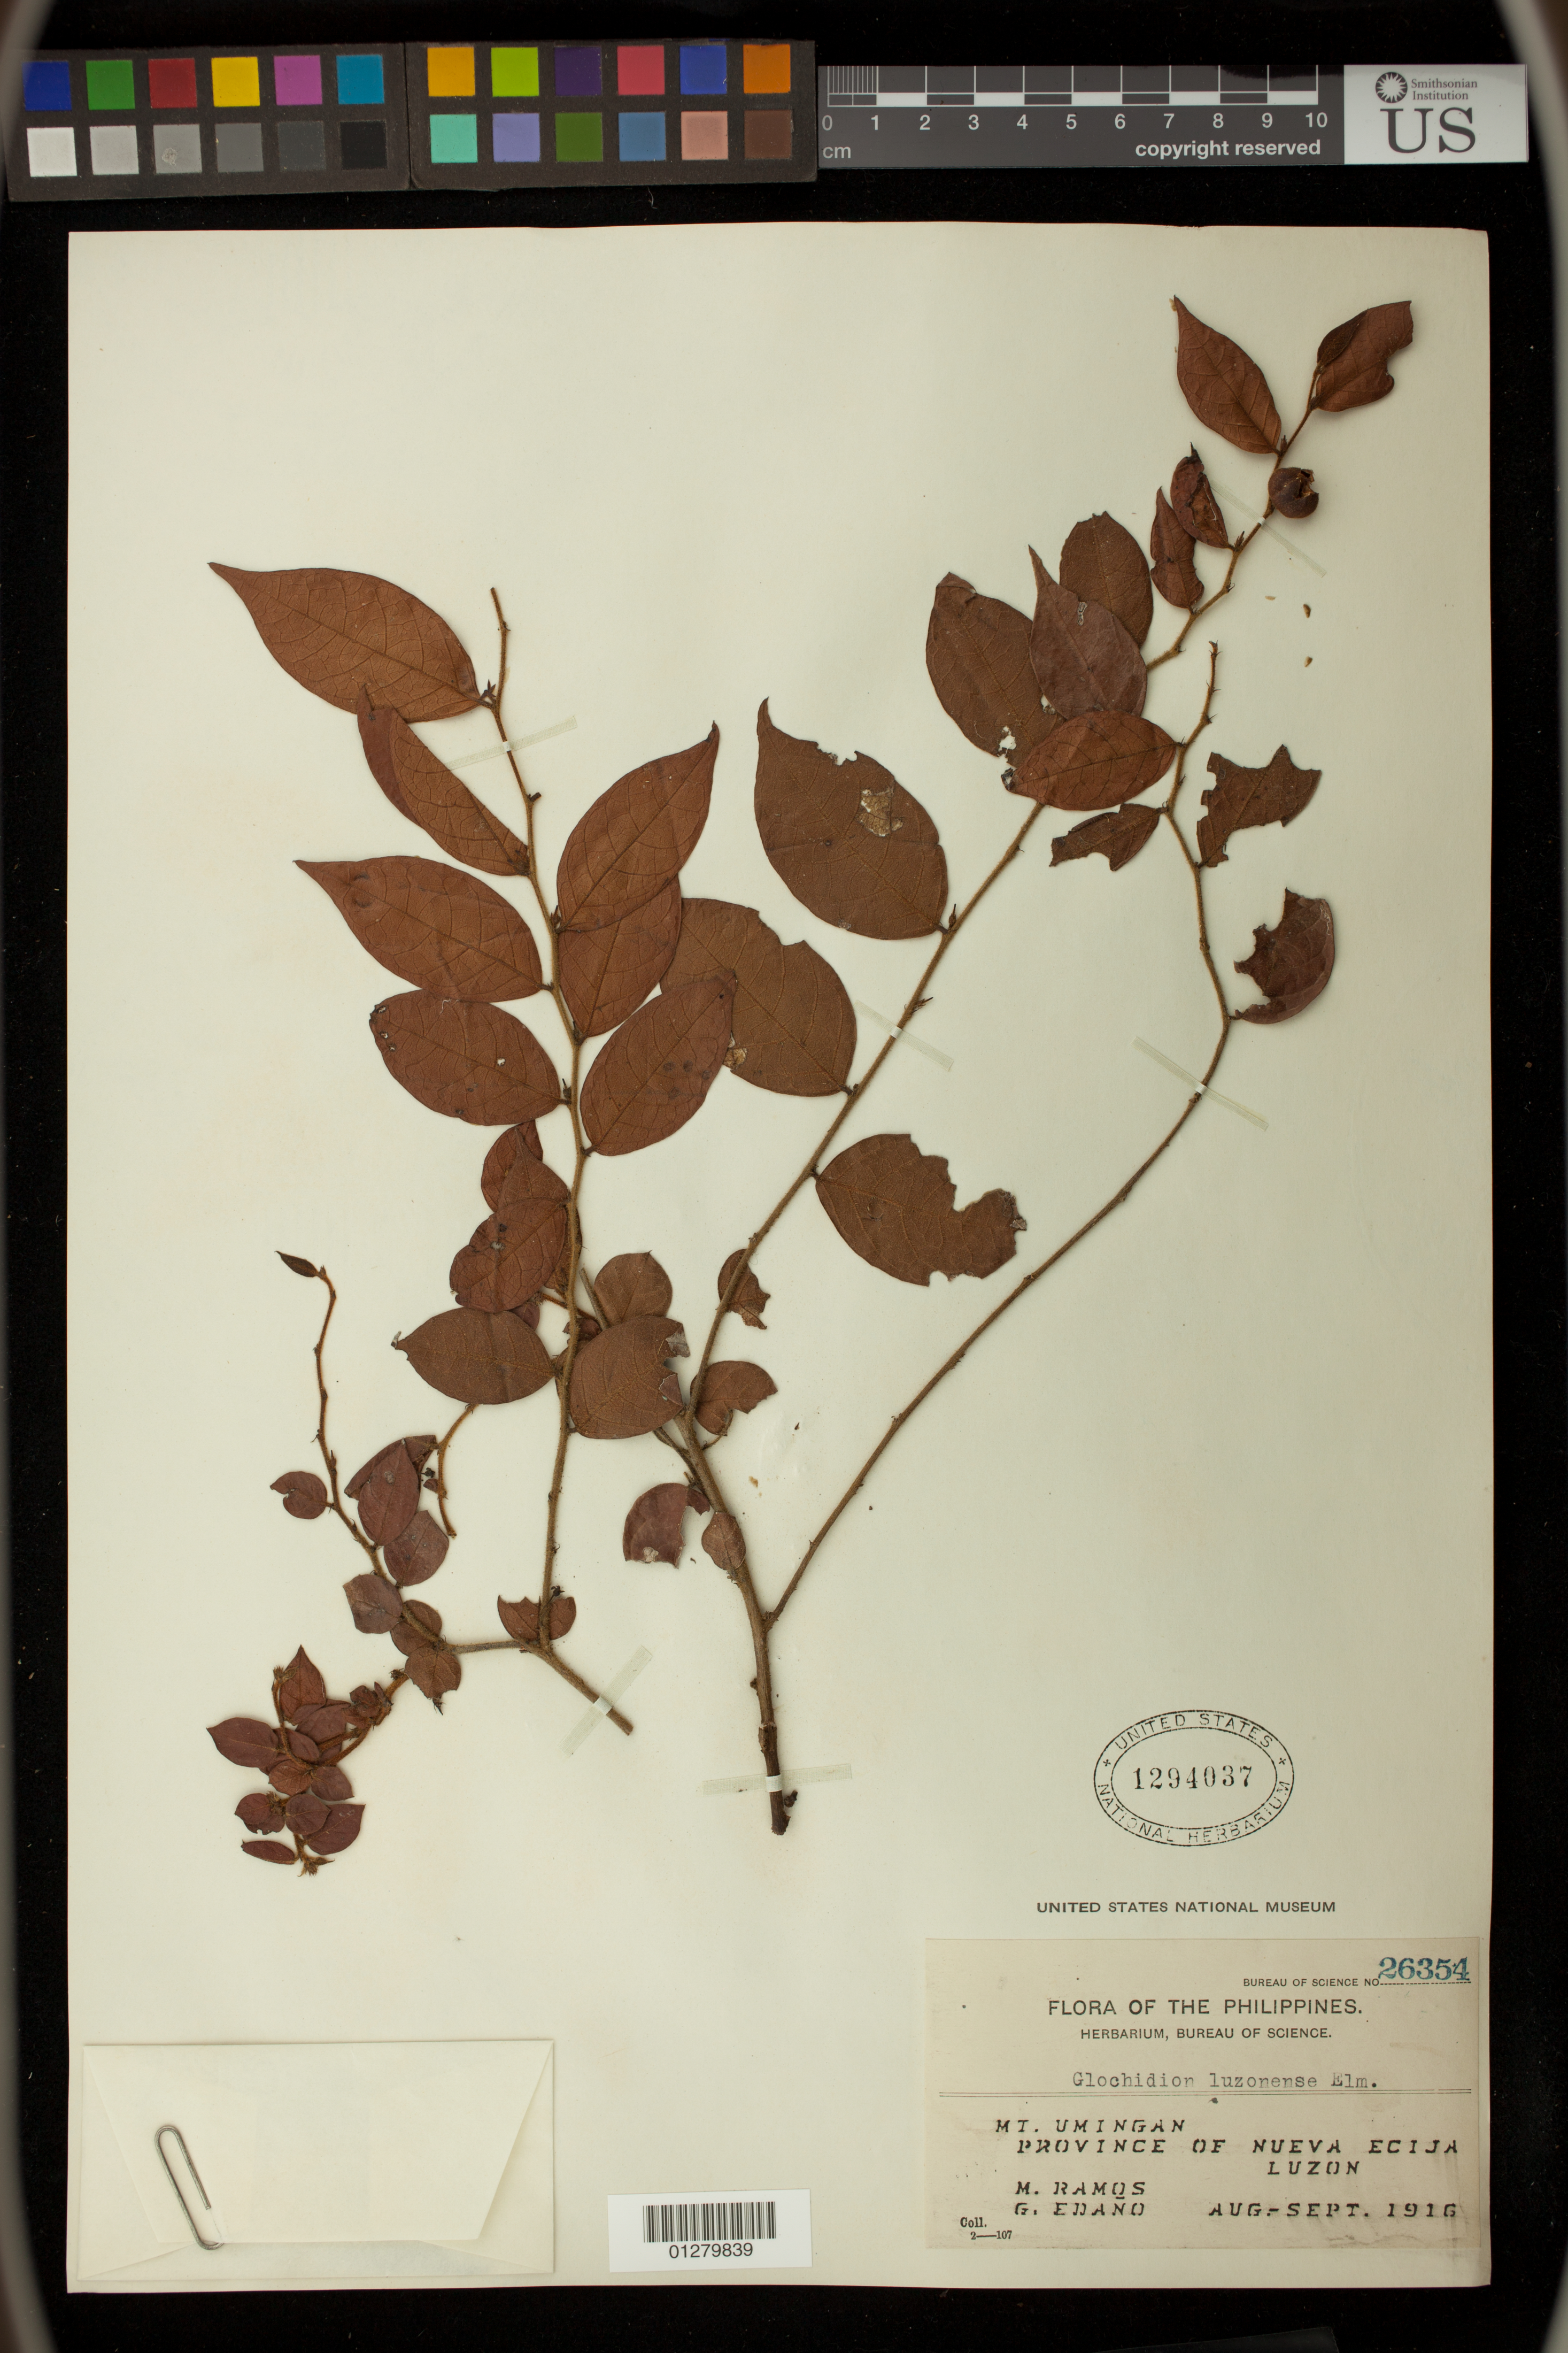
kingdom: Plantae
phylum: Tracheophyta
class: Magnoliopsida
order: Malpighiales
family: Phyllanthaceae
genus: Sauropus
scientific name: Sauropus villosus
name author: (Blanco) Merr.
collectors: M. Ramos & G. Edaño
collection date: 1916-08/1916-09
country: Philippines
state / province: Central Luzon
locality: Mt. Umingan,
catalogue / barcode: US 1294037